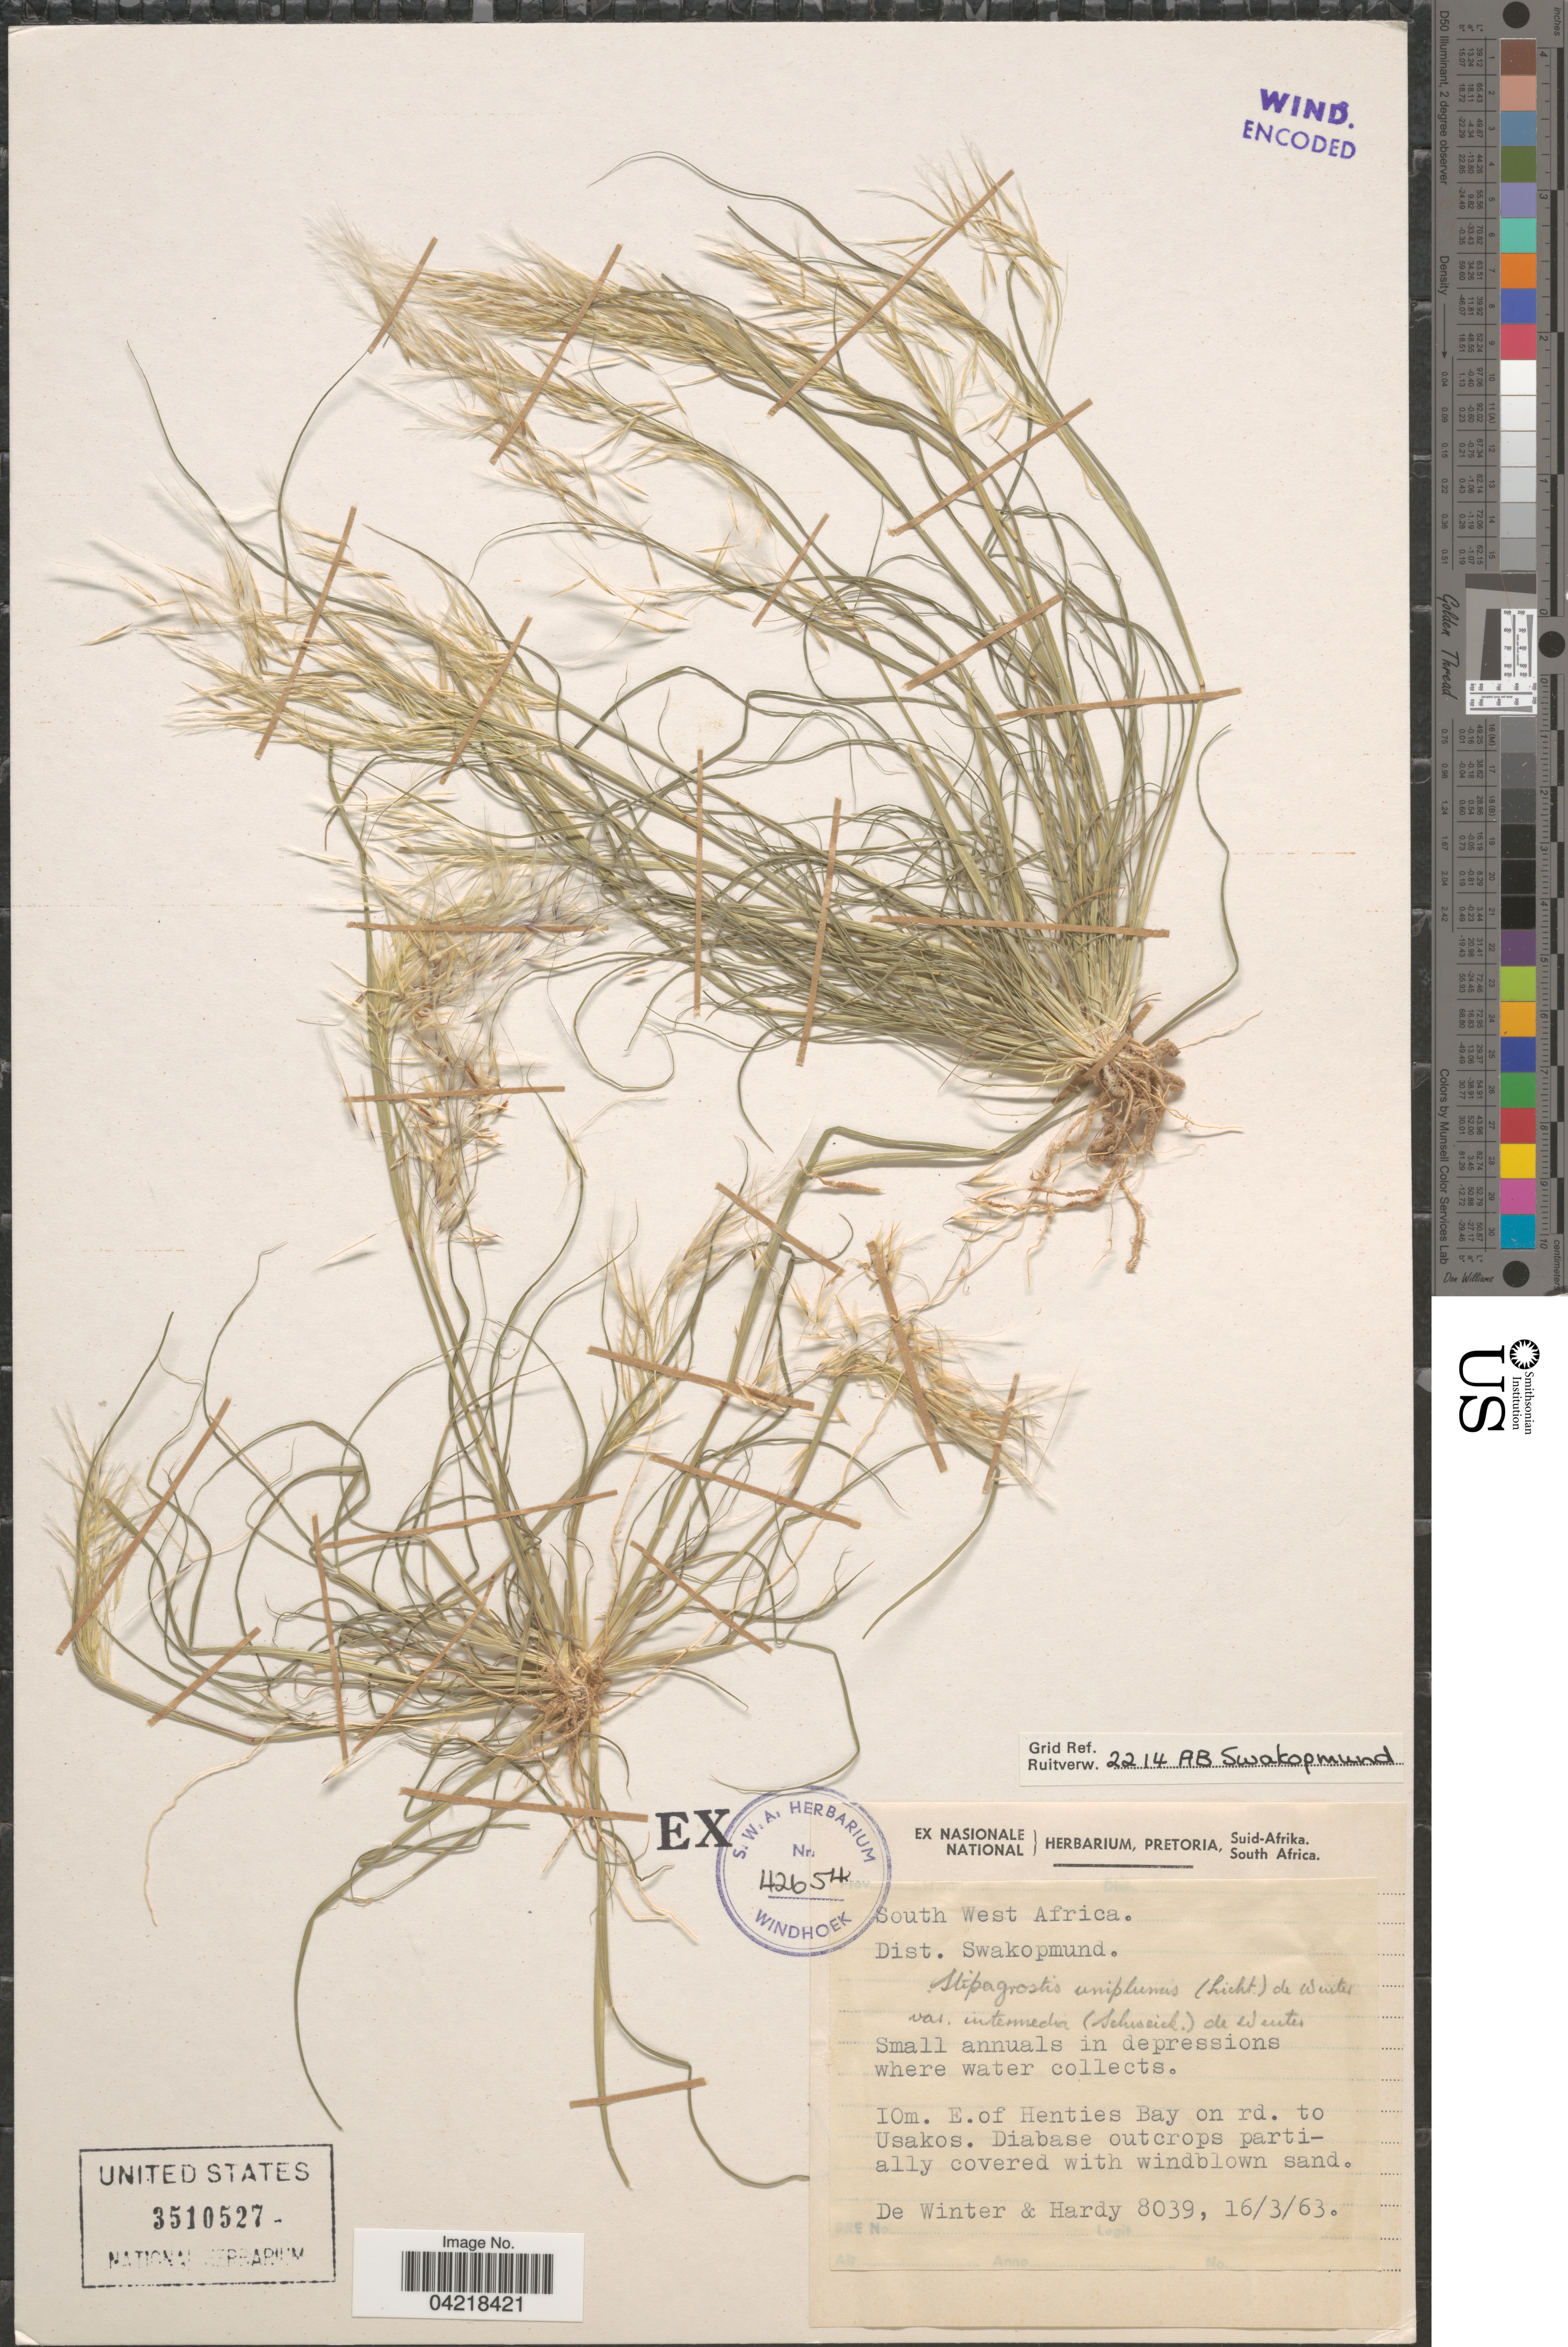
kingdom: Plantae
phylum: Tracheophyta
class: Liliopsida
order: Poales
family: Poaceae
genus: Stipagrostis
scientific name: Stipagrostis uniplumis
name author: (Licht.) De Winter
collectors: -- de Winter & -. Hardy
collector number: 8039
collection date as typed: Transcribed d/m/y: 16/3/63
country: Namibia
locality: South West Africa. Dist. Swakopmund. 10m. E. of Henties Bay on rd. to Usakos. Diabase outcrops partially covered with windblown sand.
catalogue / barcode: US 3510527